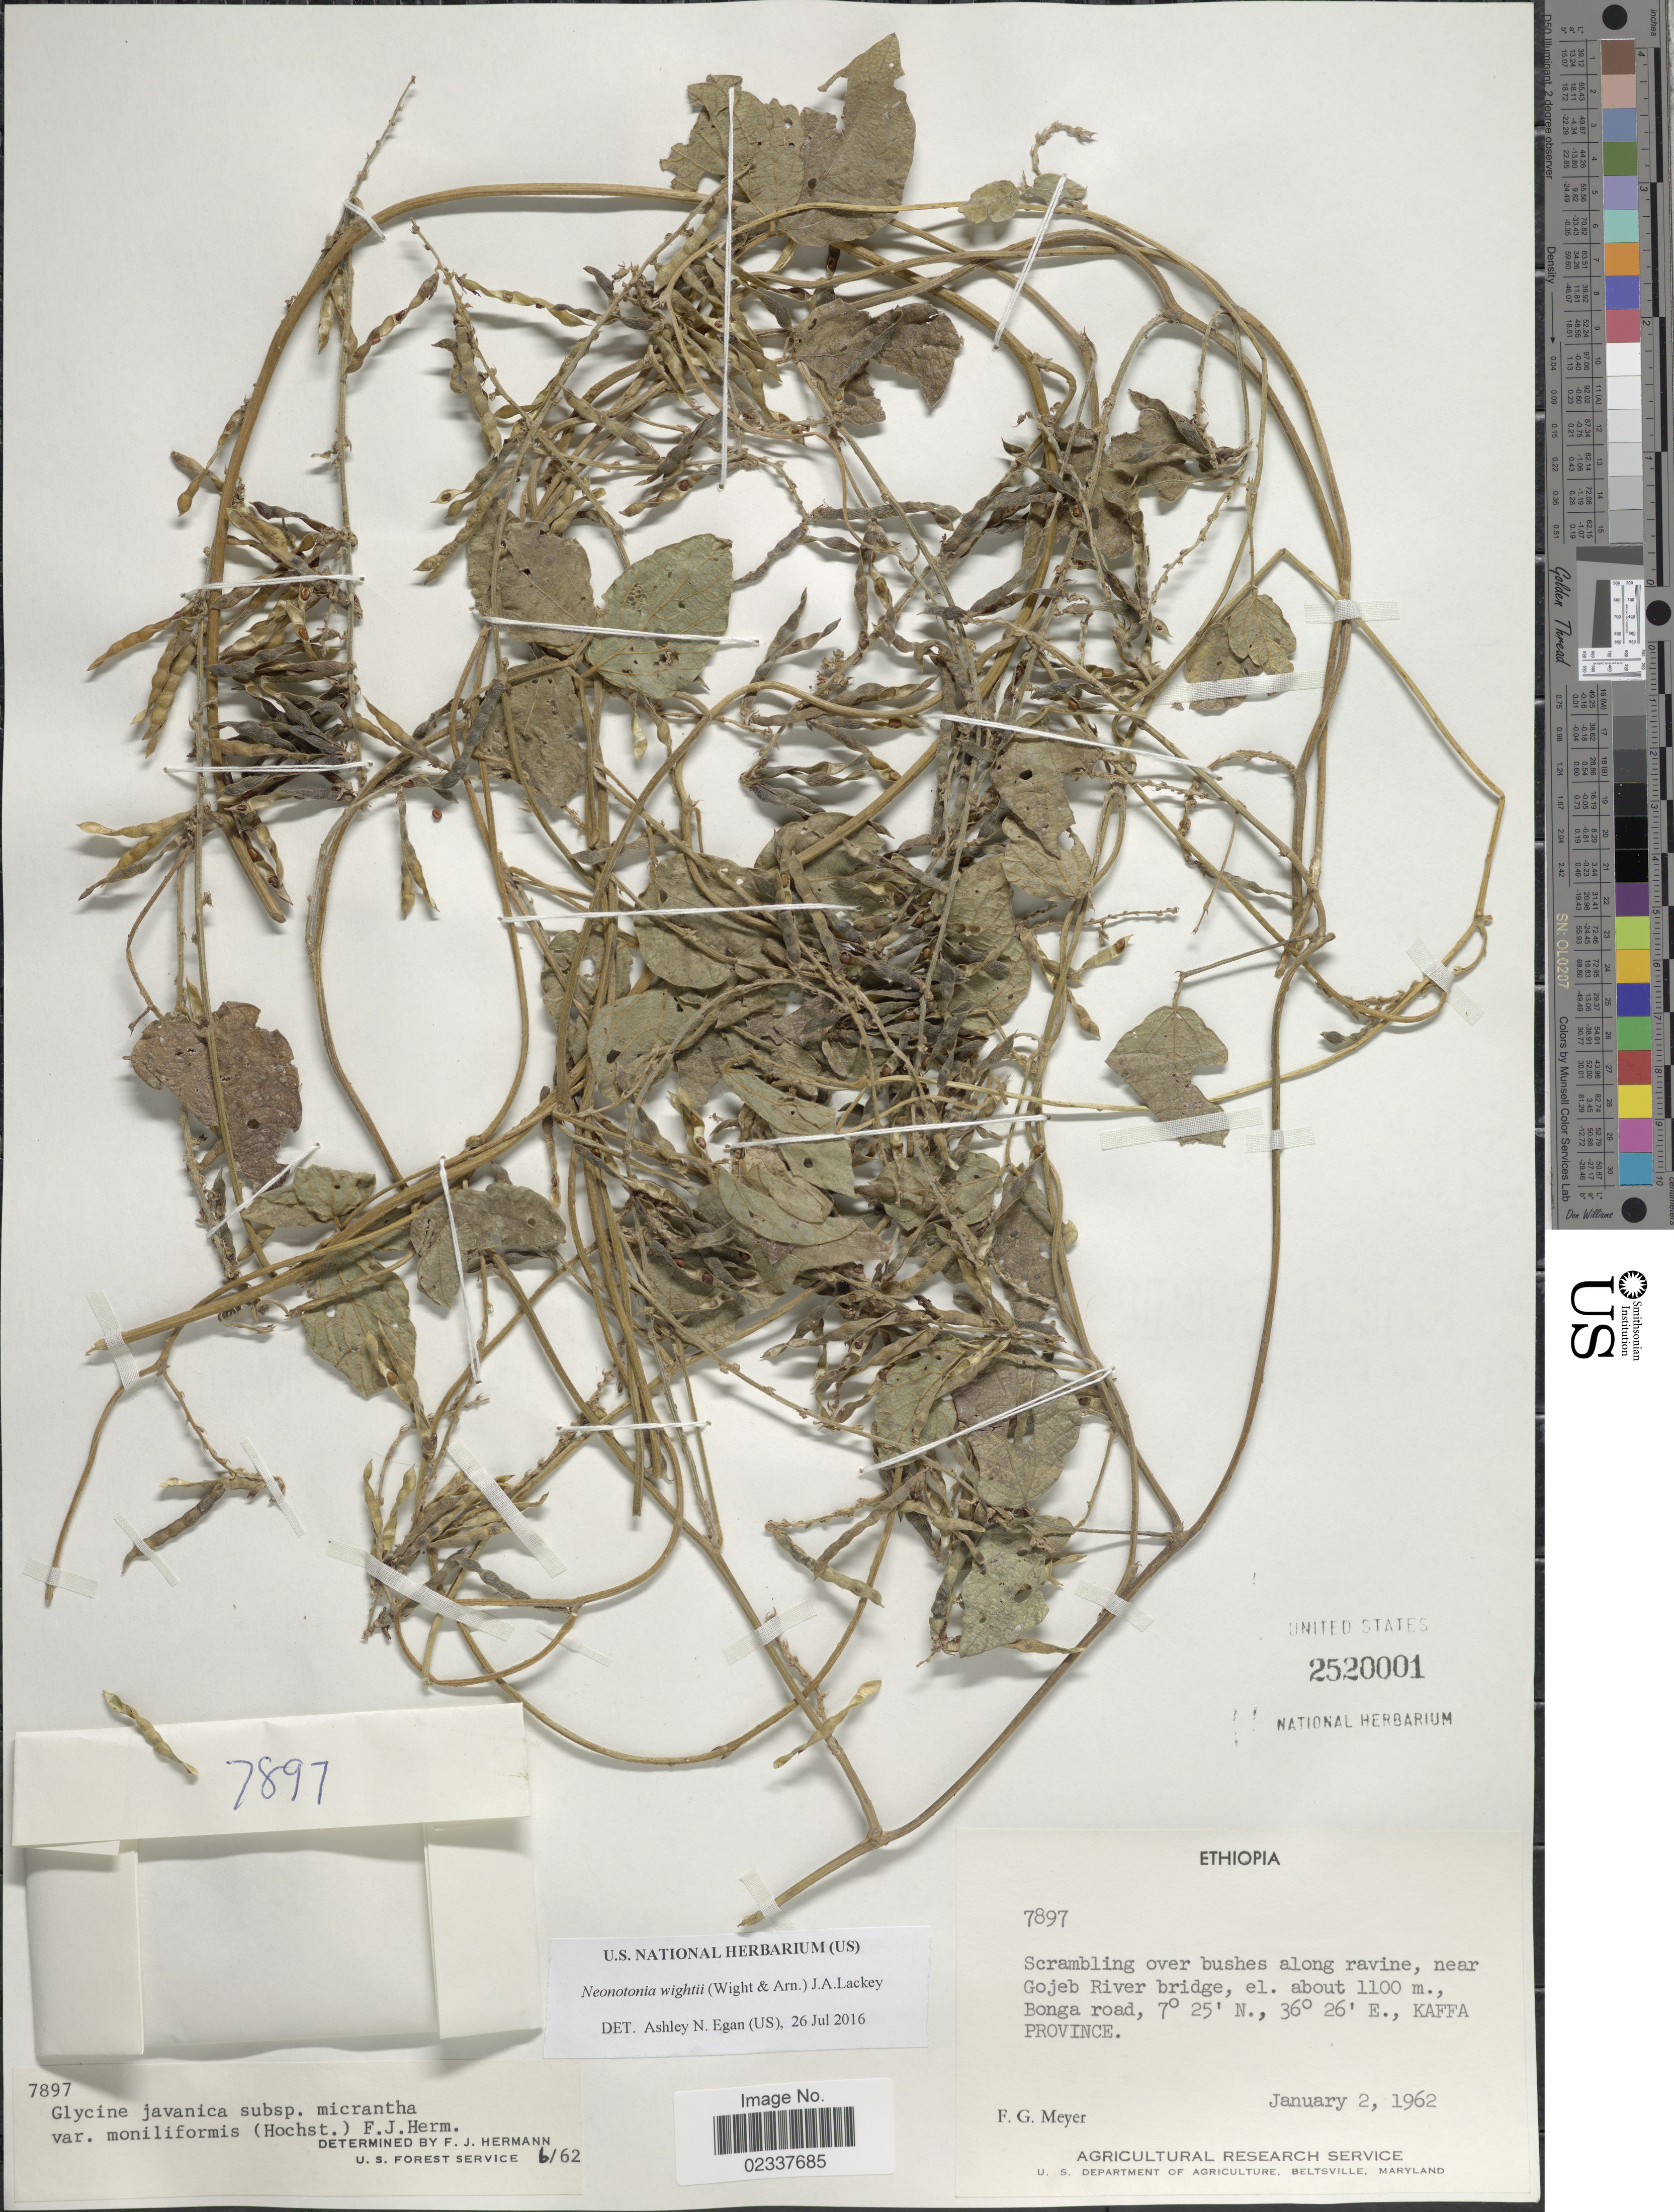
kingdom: Plantae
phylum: Tracheophyta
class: Magnoliopsida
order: Fabales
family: Fabaceae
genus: Neonotonia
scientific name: Neonotonia wightii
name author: (Arn.) J.A. Lackey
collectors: F. G. Meyer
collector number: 7897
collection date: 1962-01-02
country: Ethiopia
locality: Near Gojeb River bridge, Bonag road, Kaffa Province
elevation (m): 1100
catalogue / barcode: US 2520001